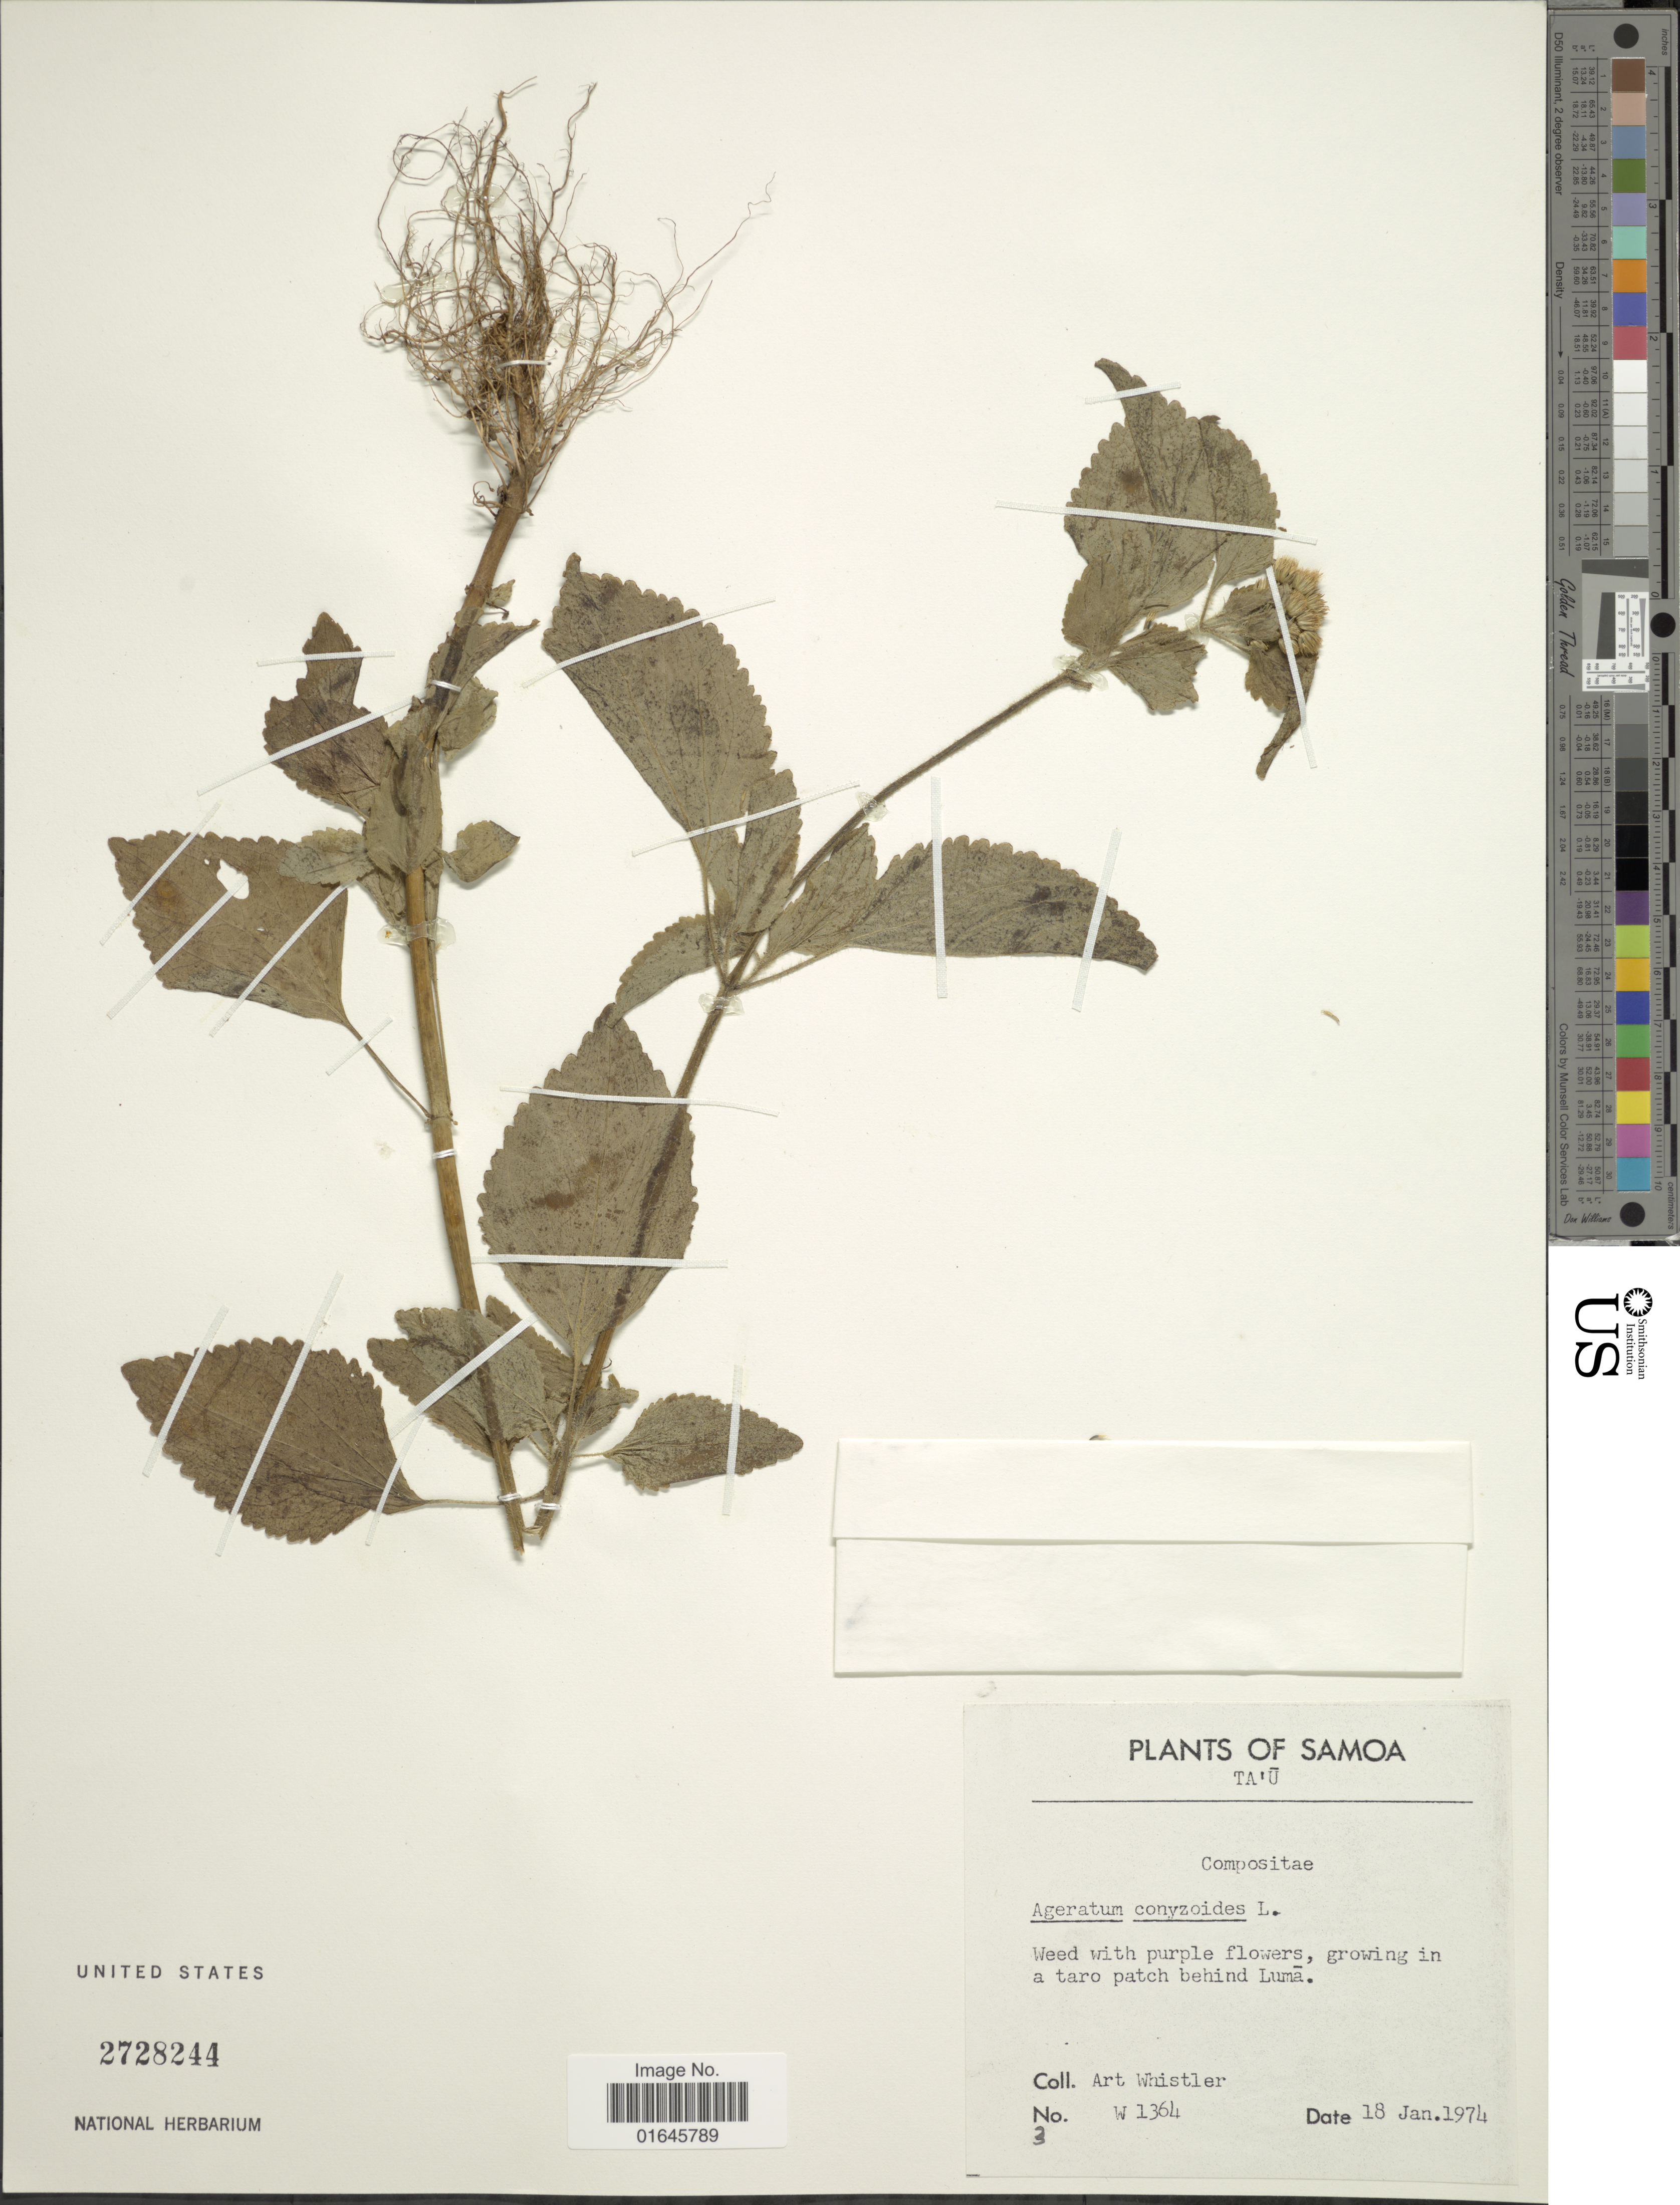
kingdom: Plantae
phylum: Tracheophyta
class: Magnoliopsida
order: Asterales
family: Asteraceae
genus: Ageratum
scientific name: Ageratum conyzoides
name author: L.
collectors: A. Whistler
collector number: W 1364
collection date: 1974-01-18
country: American Samoa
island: Ta'u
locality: Ta'u, growing in a taro patch behind Luma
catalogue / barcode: US 2728244